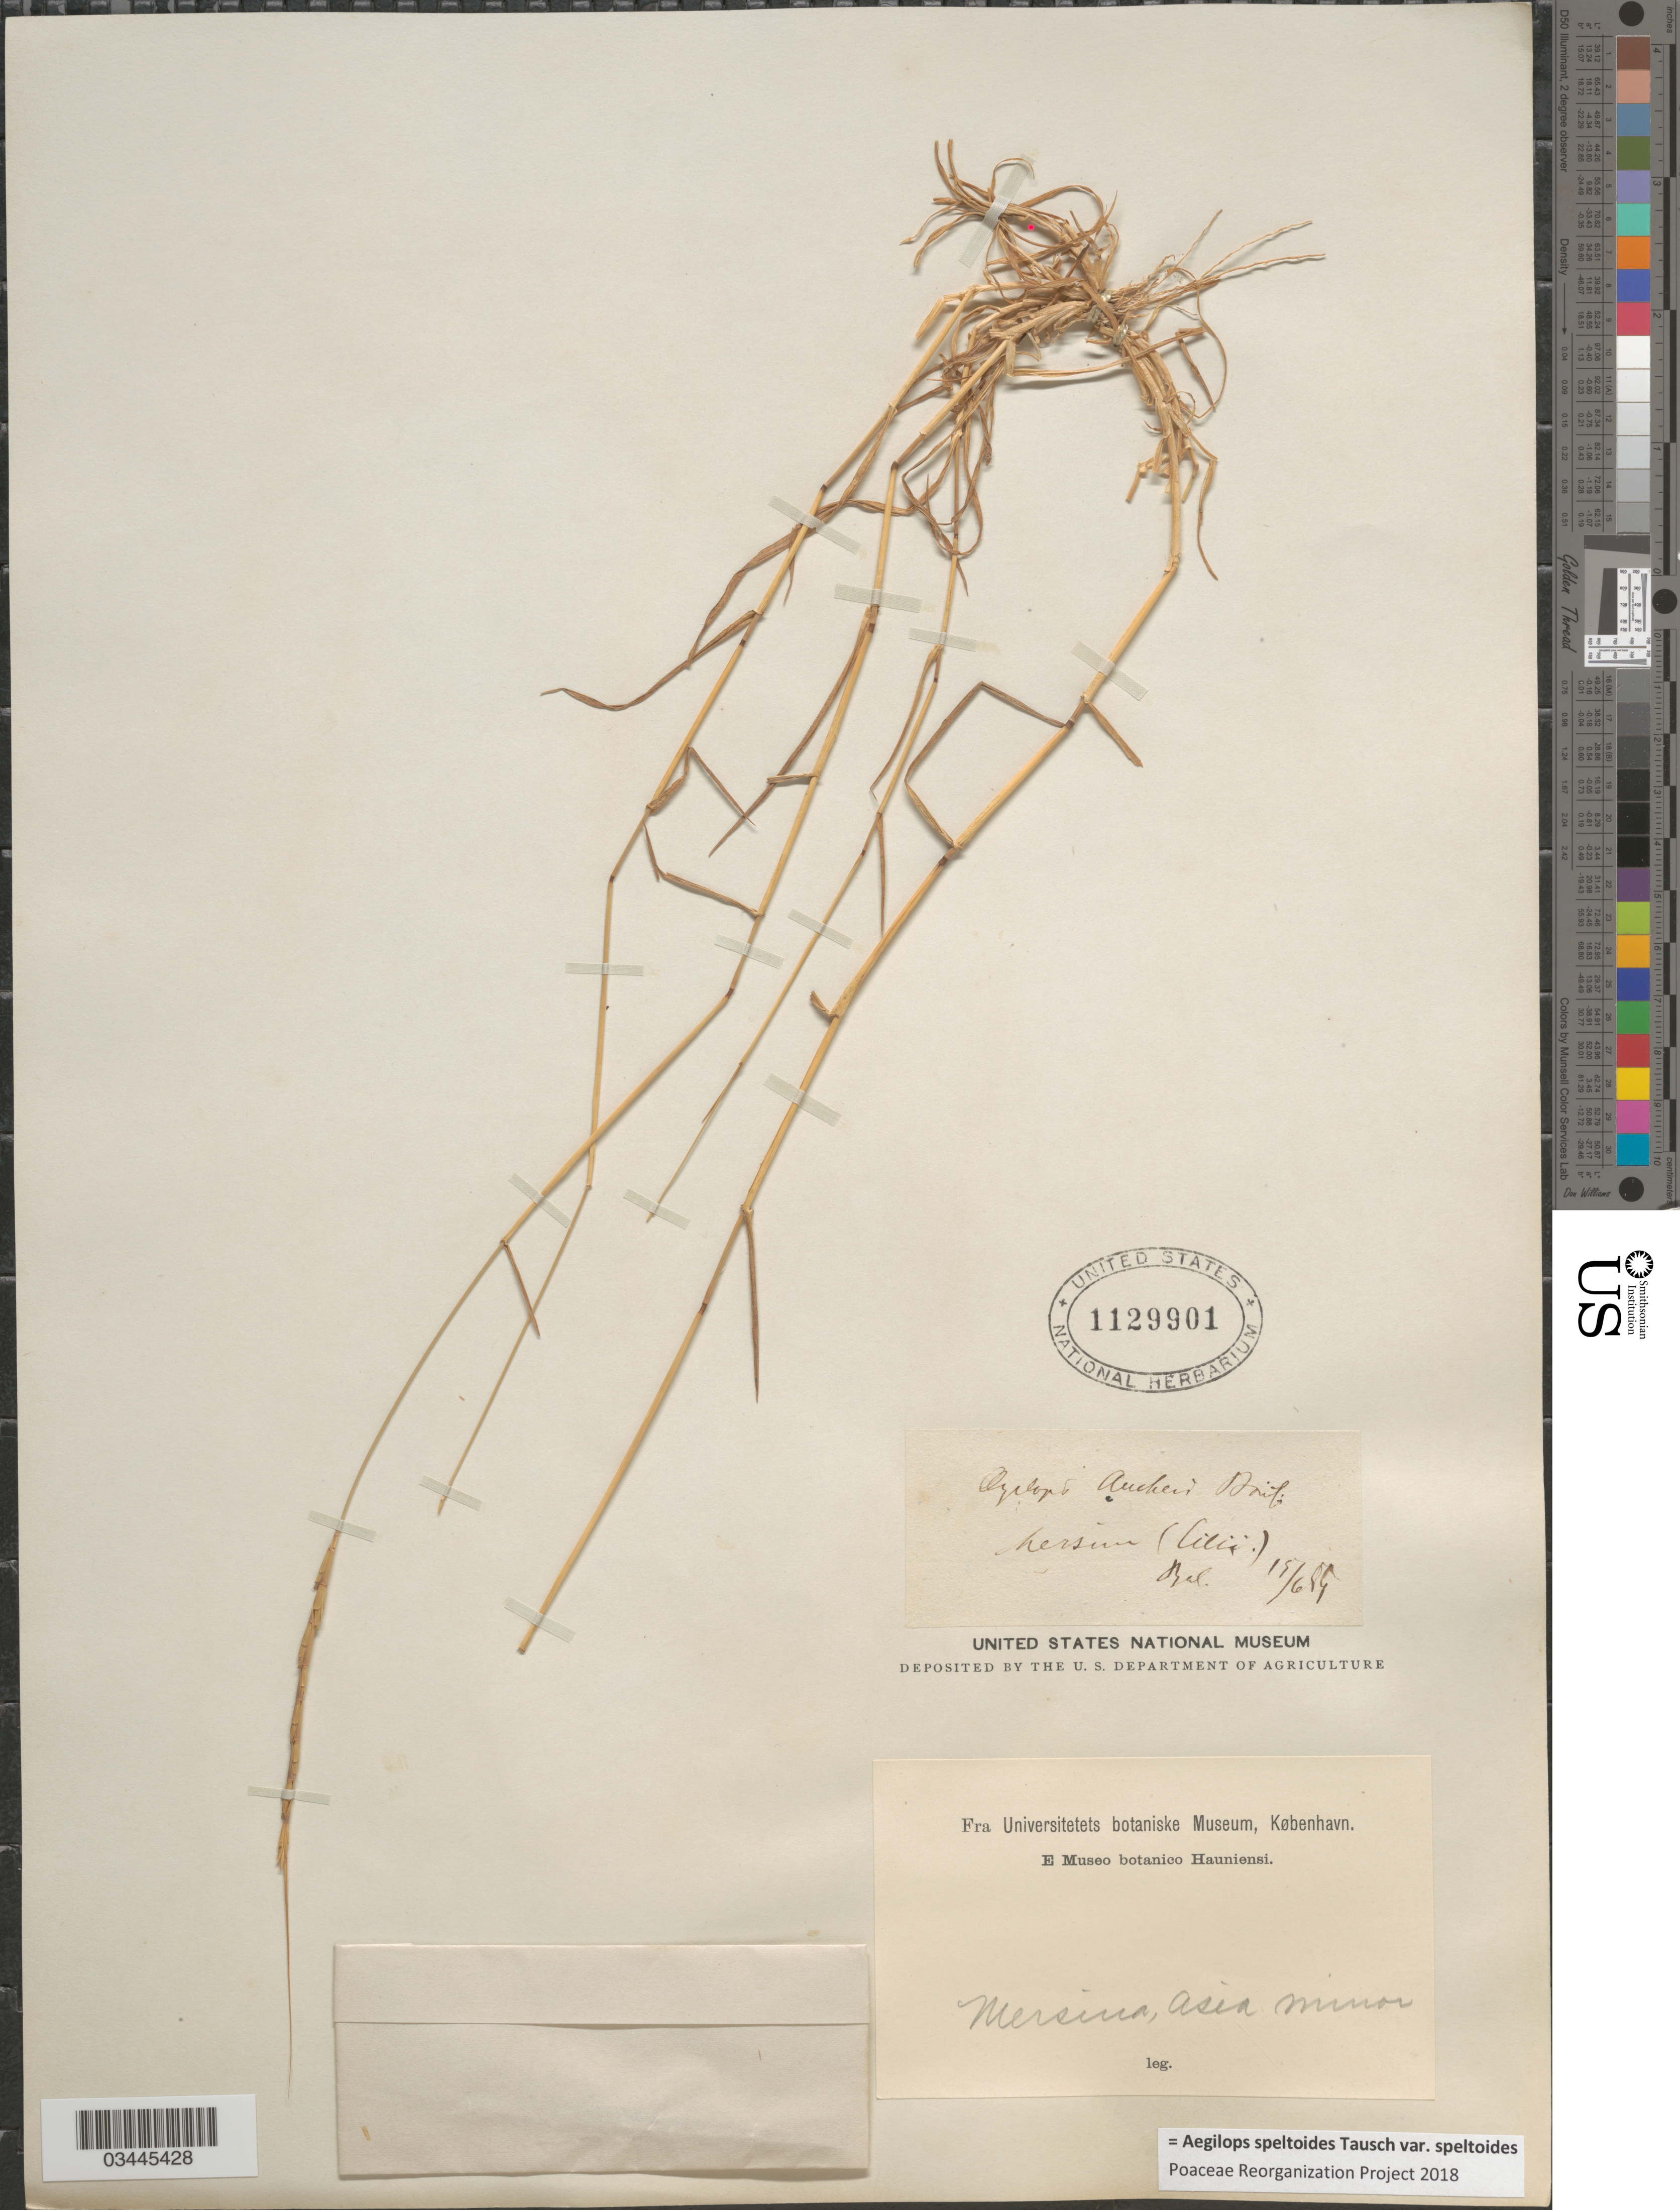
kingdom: Plantae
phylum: Tracheophyta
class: Liliopsida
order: Poales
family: Poaceae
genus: Aegilops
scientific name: Aegilops speltoides var. speltoides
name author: Tausch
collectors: Bal.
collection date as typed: Transcribed d/m/y: 15/6/89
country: Turkey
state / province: Mersin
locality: (Cilis.)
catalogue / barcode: US 1129901